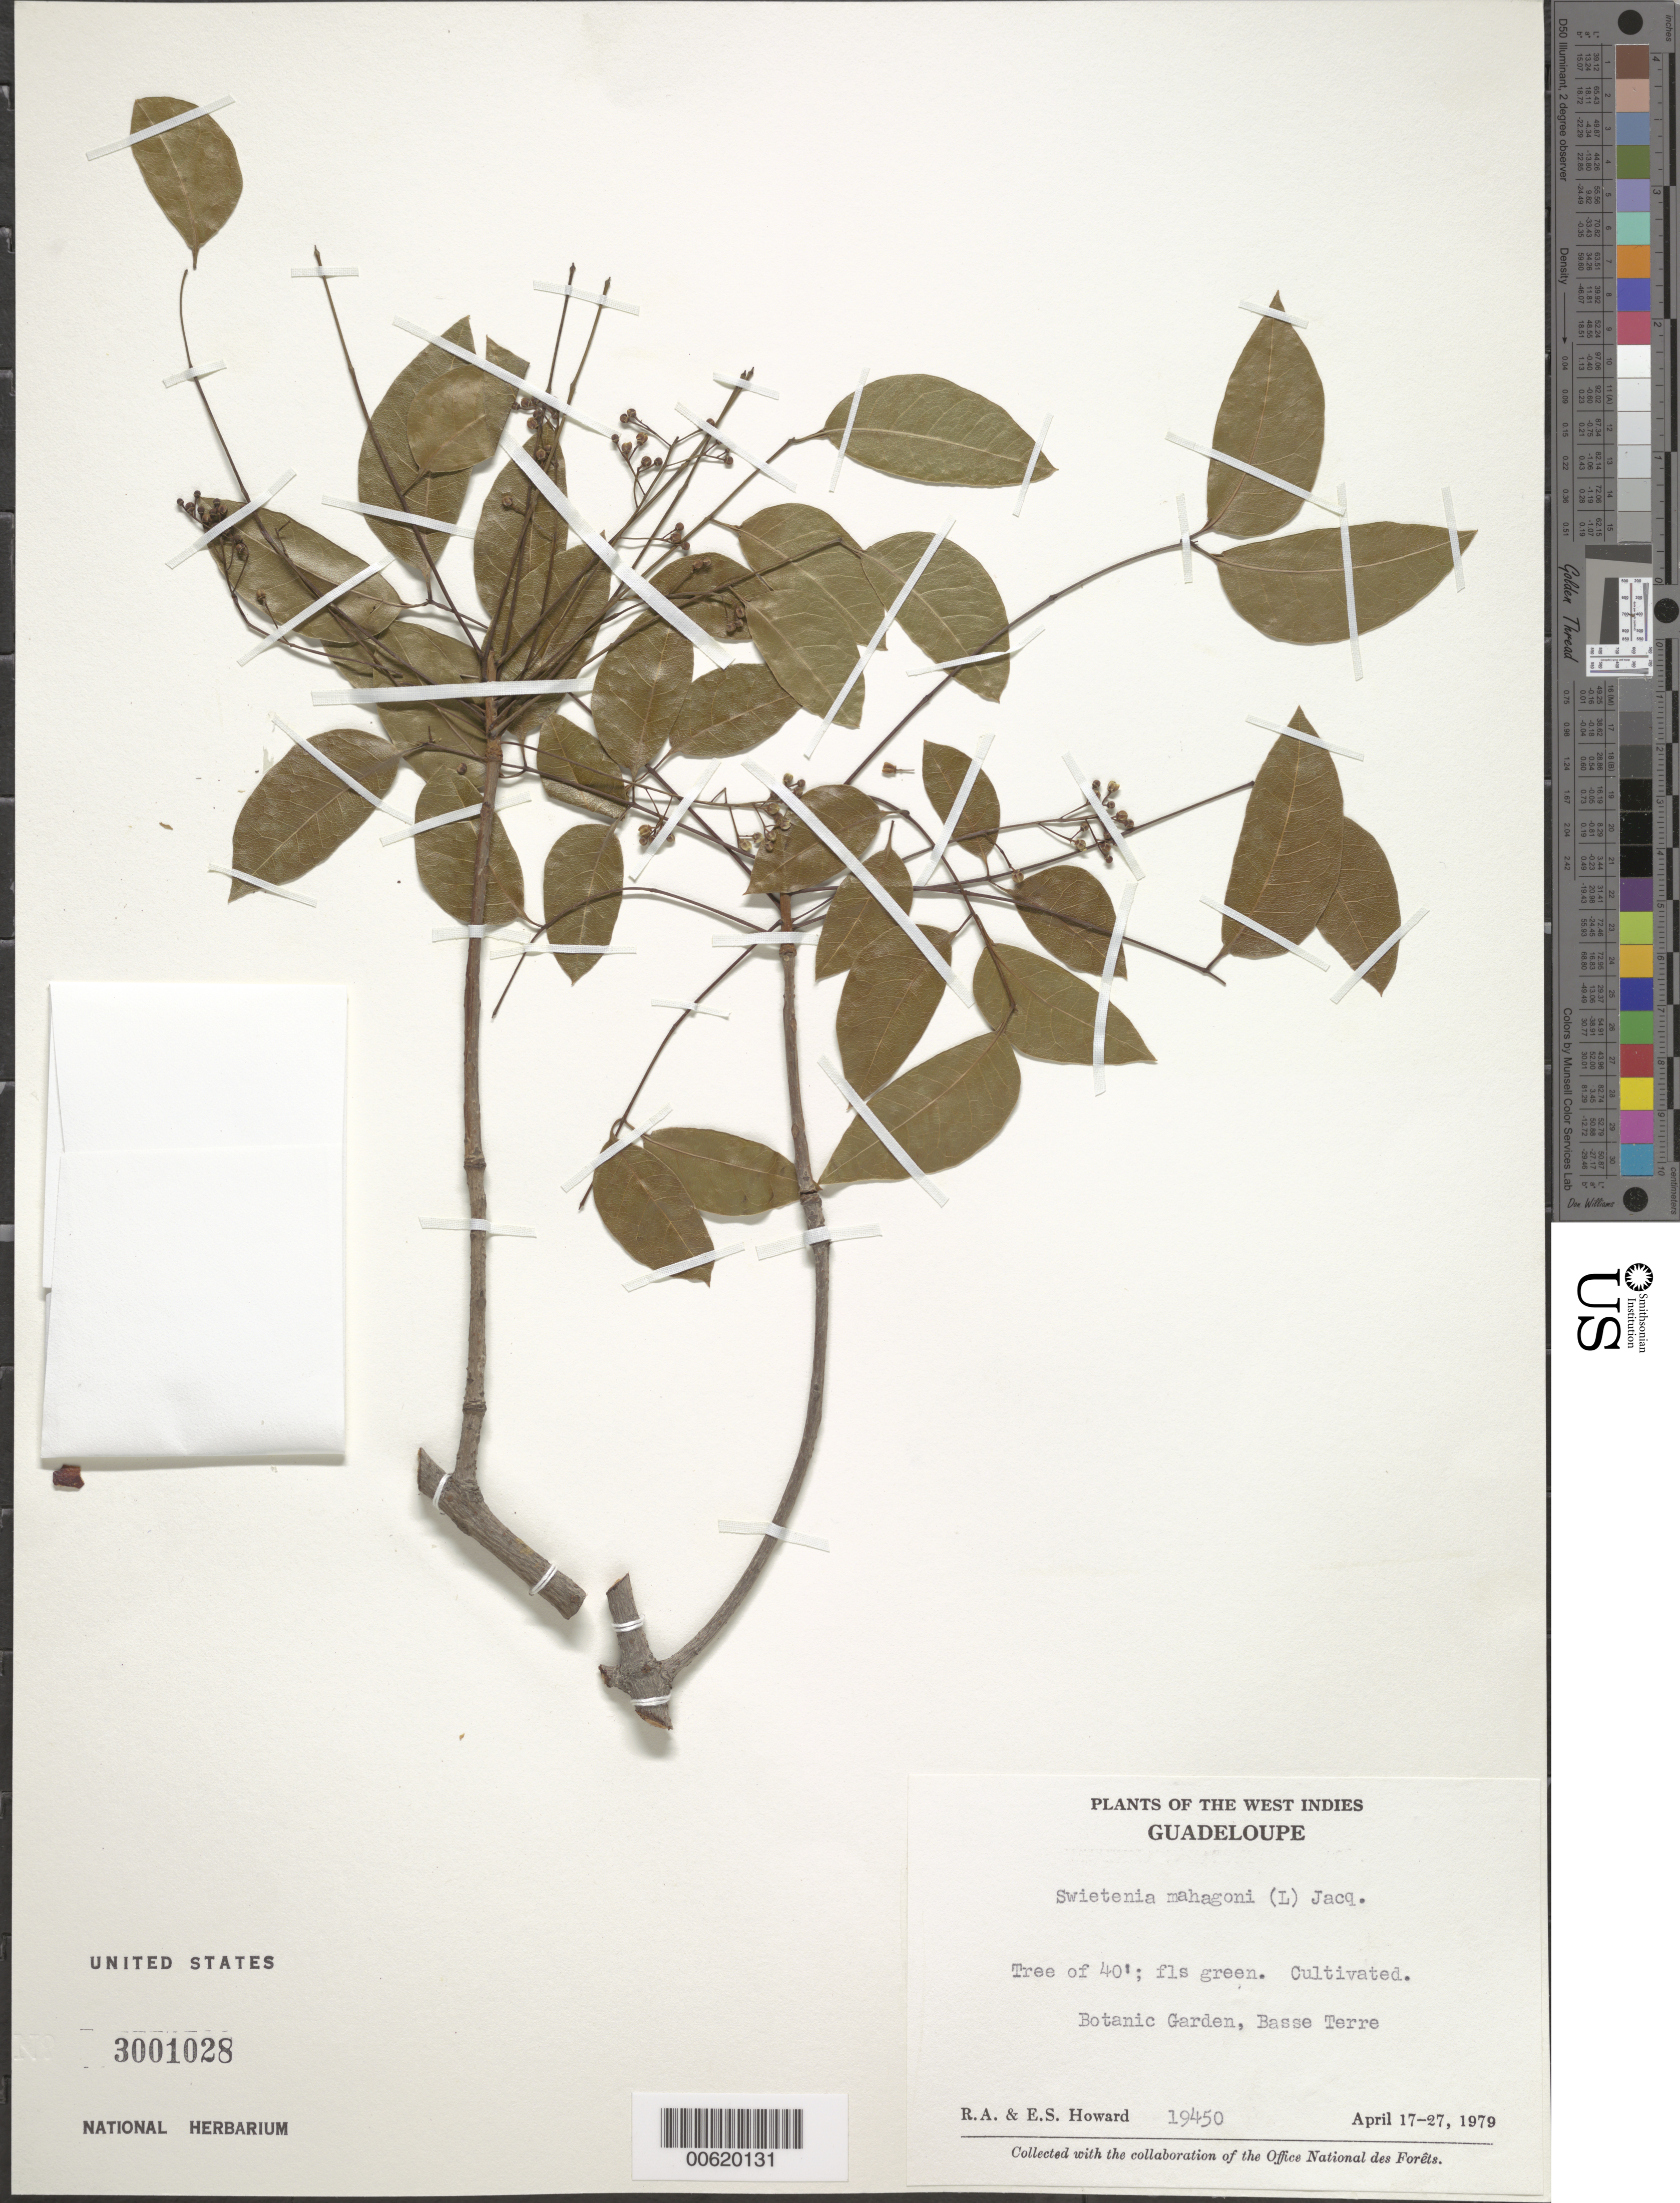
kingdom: Plantae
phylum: Tracheophyta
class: Magnoliopsida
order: Sapindales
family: Meliaceae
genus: Swietenia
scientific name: Swietenia mahagoni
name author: (L.) Jacq.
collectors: R. A. Howard & E. S. Howard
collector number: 19450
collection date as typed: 17 Apr 1979 to 27 Apr 1979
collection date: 1979-04-17/1979-04-27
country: Guadeloupe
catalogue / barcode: US 3001028